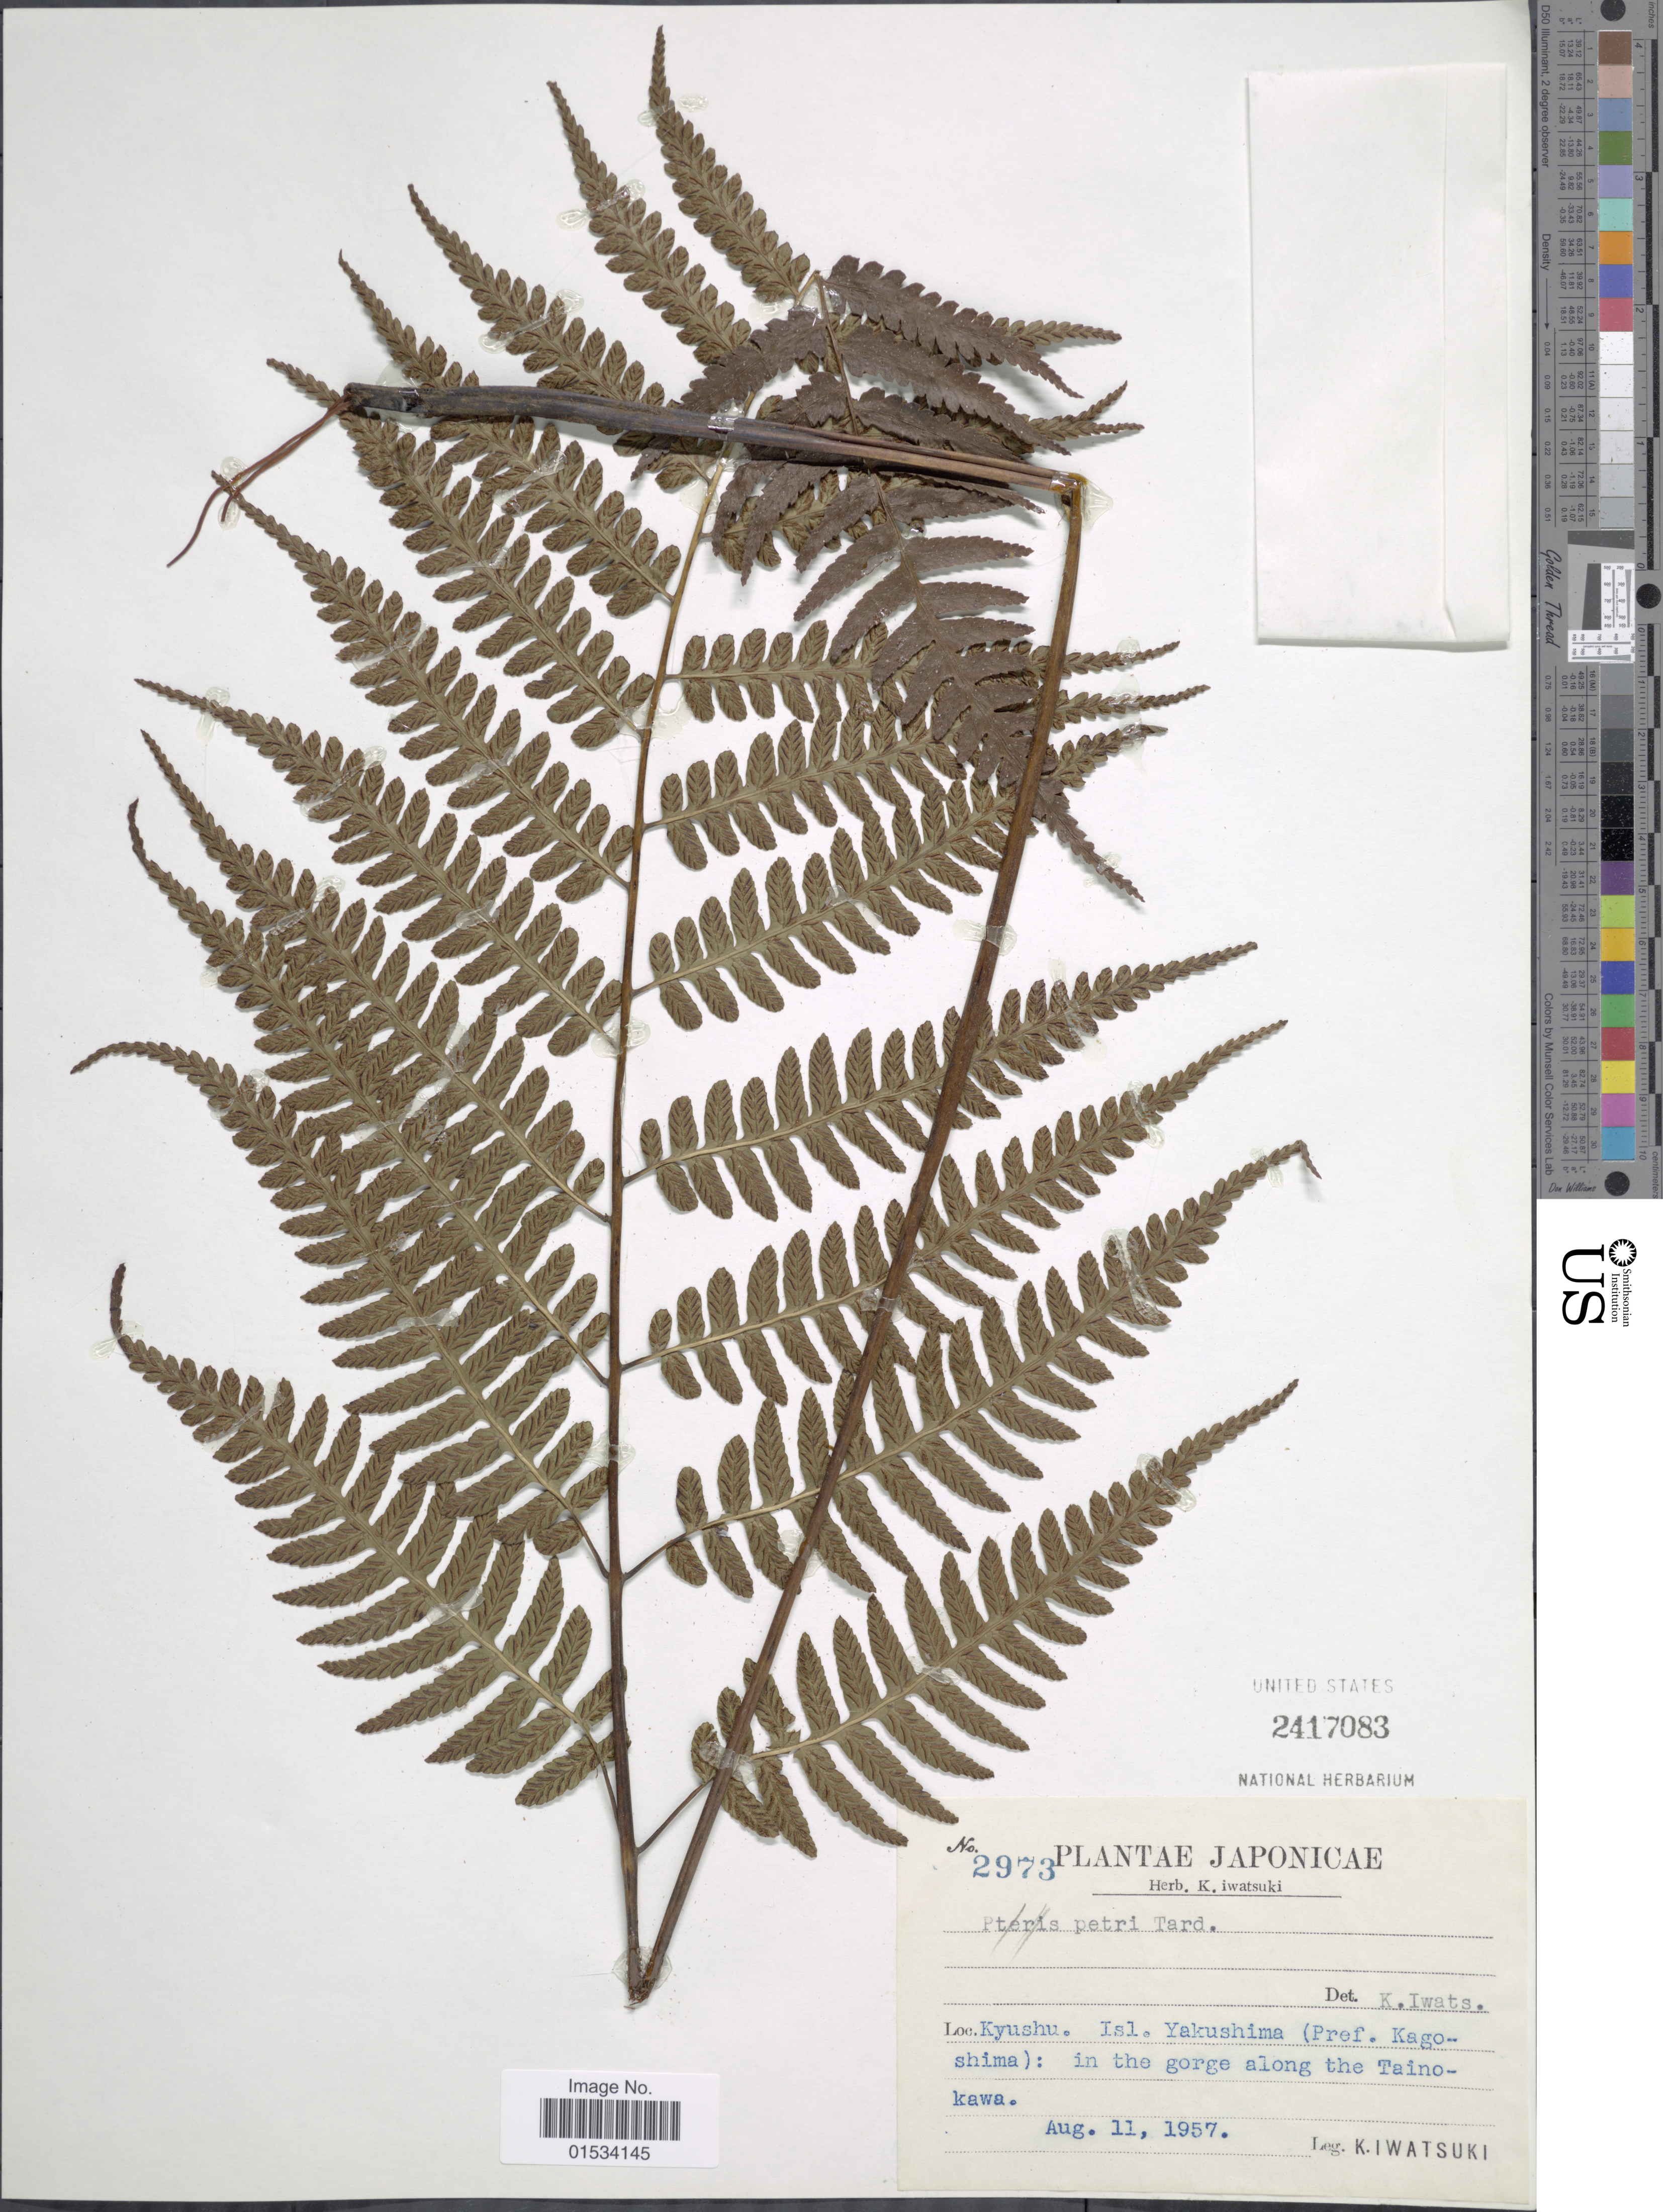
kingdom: Plantae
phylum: Tracheophyta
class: Polypodiopsida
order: Polypodiales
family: Athyriaceae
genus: Diplazium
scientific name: Diplazium petri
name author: Tardieu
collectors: K. Iwatsuki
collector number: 2973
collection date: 1957-08-11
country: Japan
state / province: Kagosima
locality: Kyushu. Isl. Yakushima, in the gorge along the Tainokawa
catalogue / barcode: US 2417083